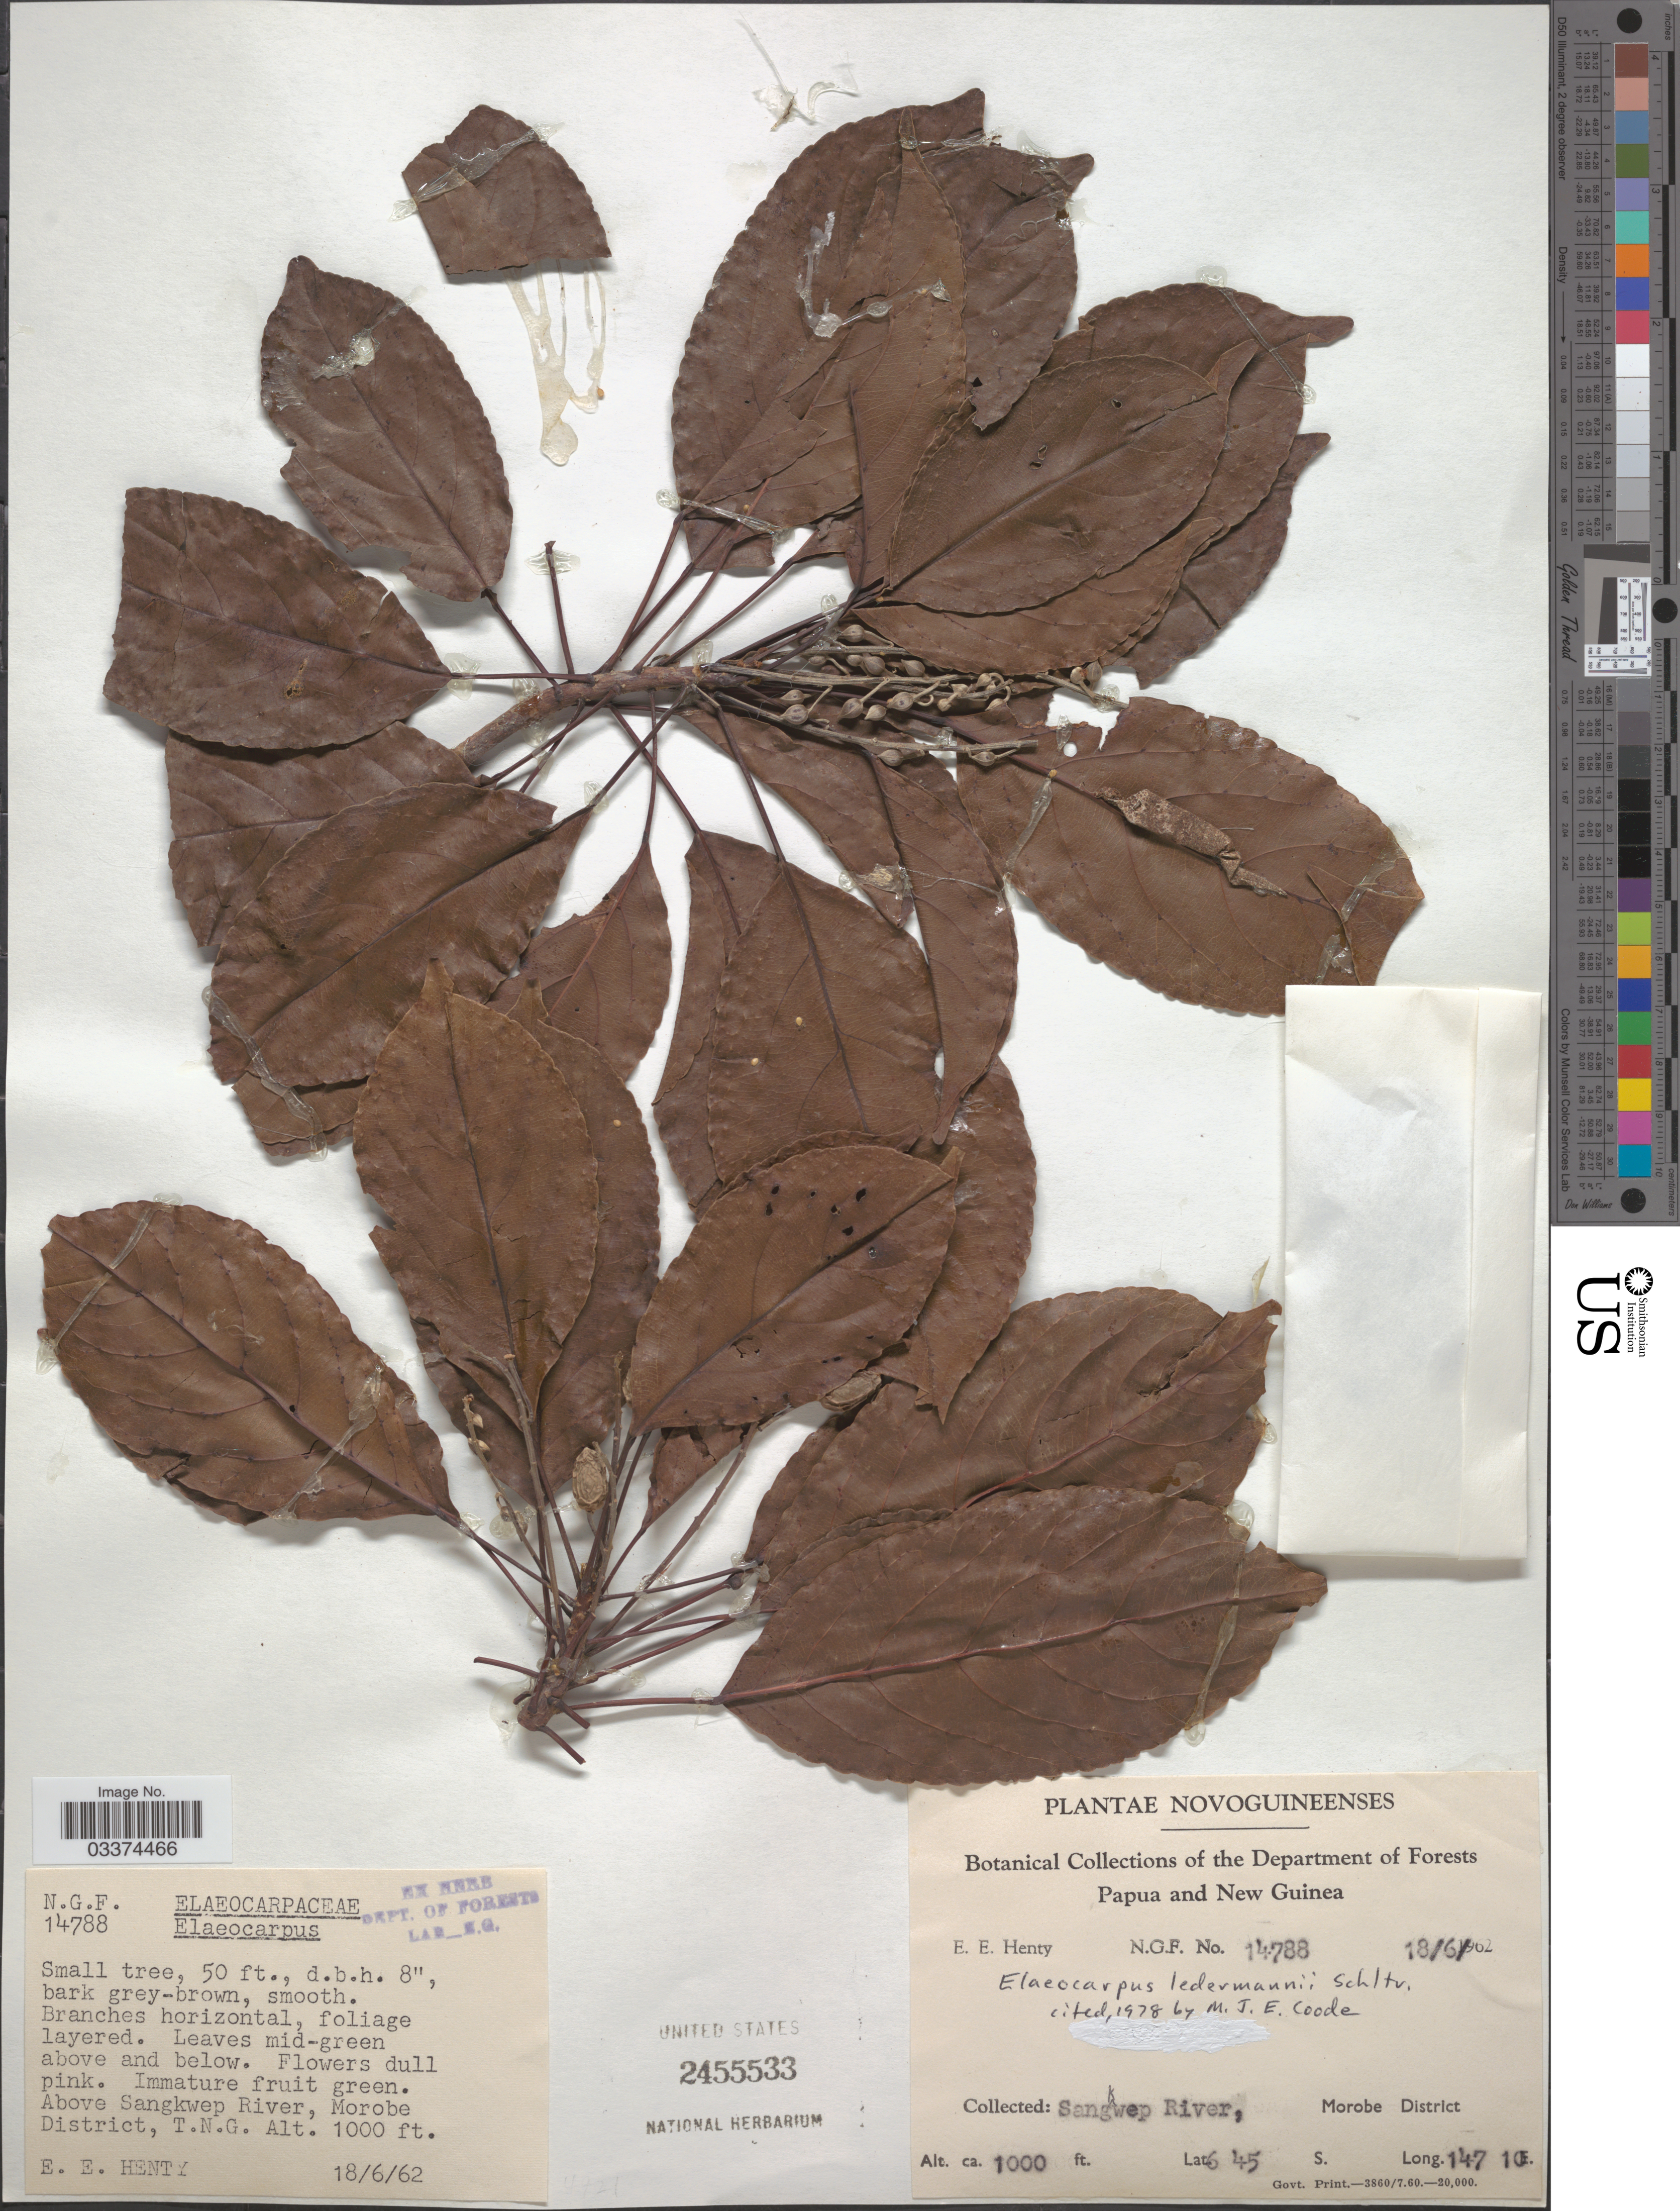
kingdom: Plantae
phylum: Tracheophyta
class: Magnoliopsida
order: Oxalidales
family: Elaeocarpaceae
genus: Elaeocarpus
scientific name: Elaeocarpus ledermannii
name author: Schltr.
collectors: E. Henty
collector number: NGF14788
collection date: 1962-06-18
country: Papua New Guinea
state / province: Morobe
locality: Novoguineenses, Above Sangwep River, Morobe District, T.N.G.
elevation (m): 305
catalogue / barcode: US 2455533